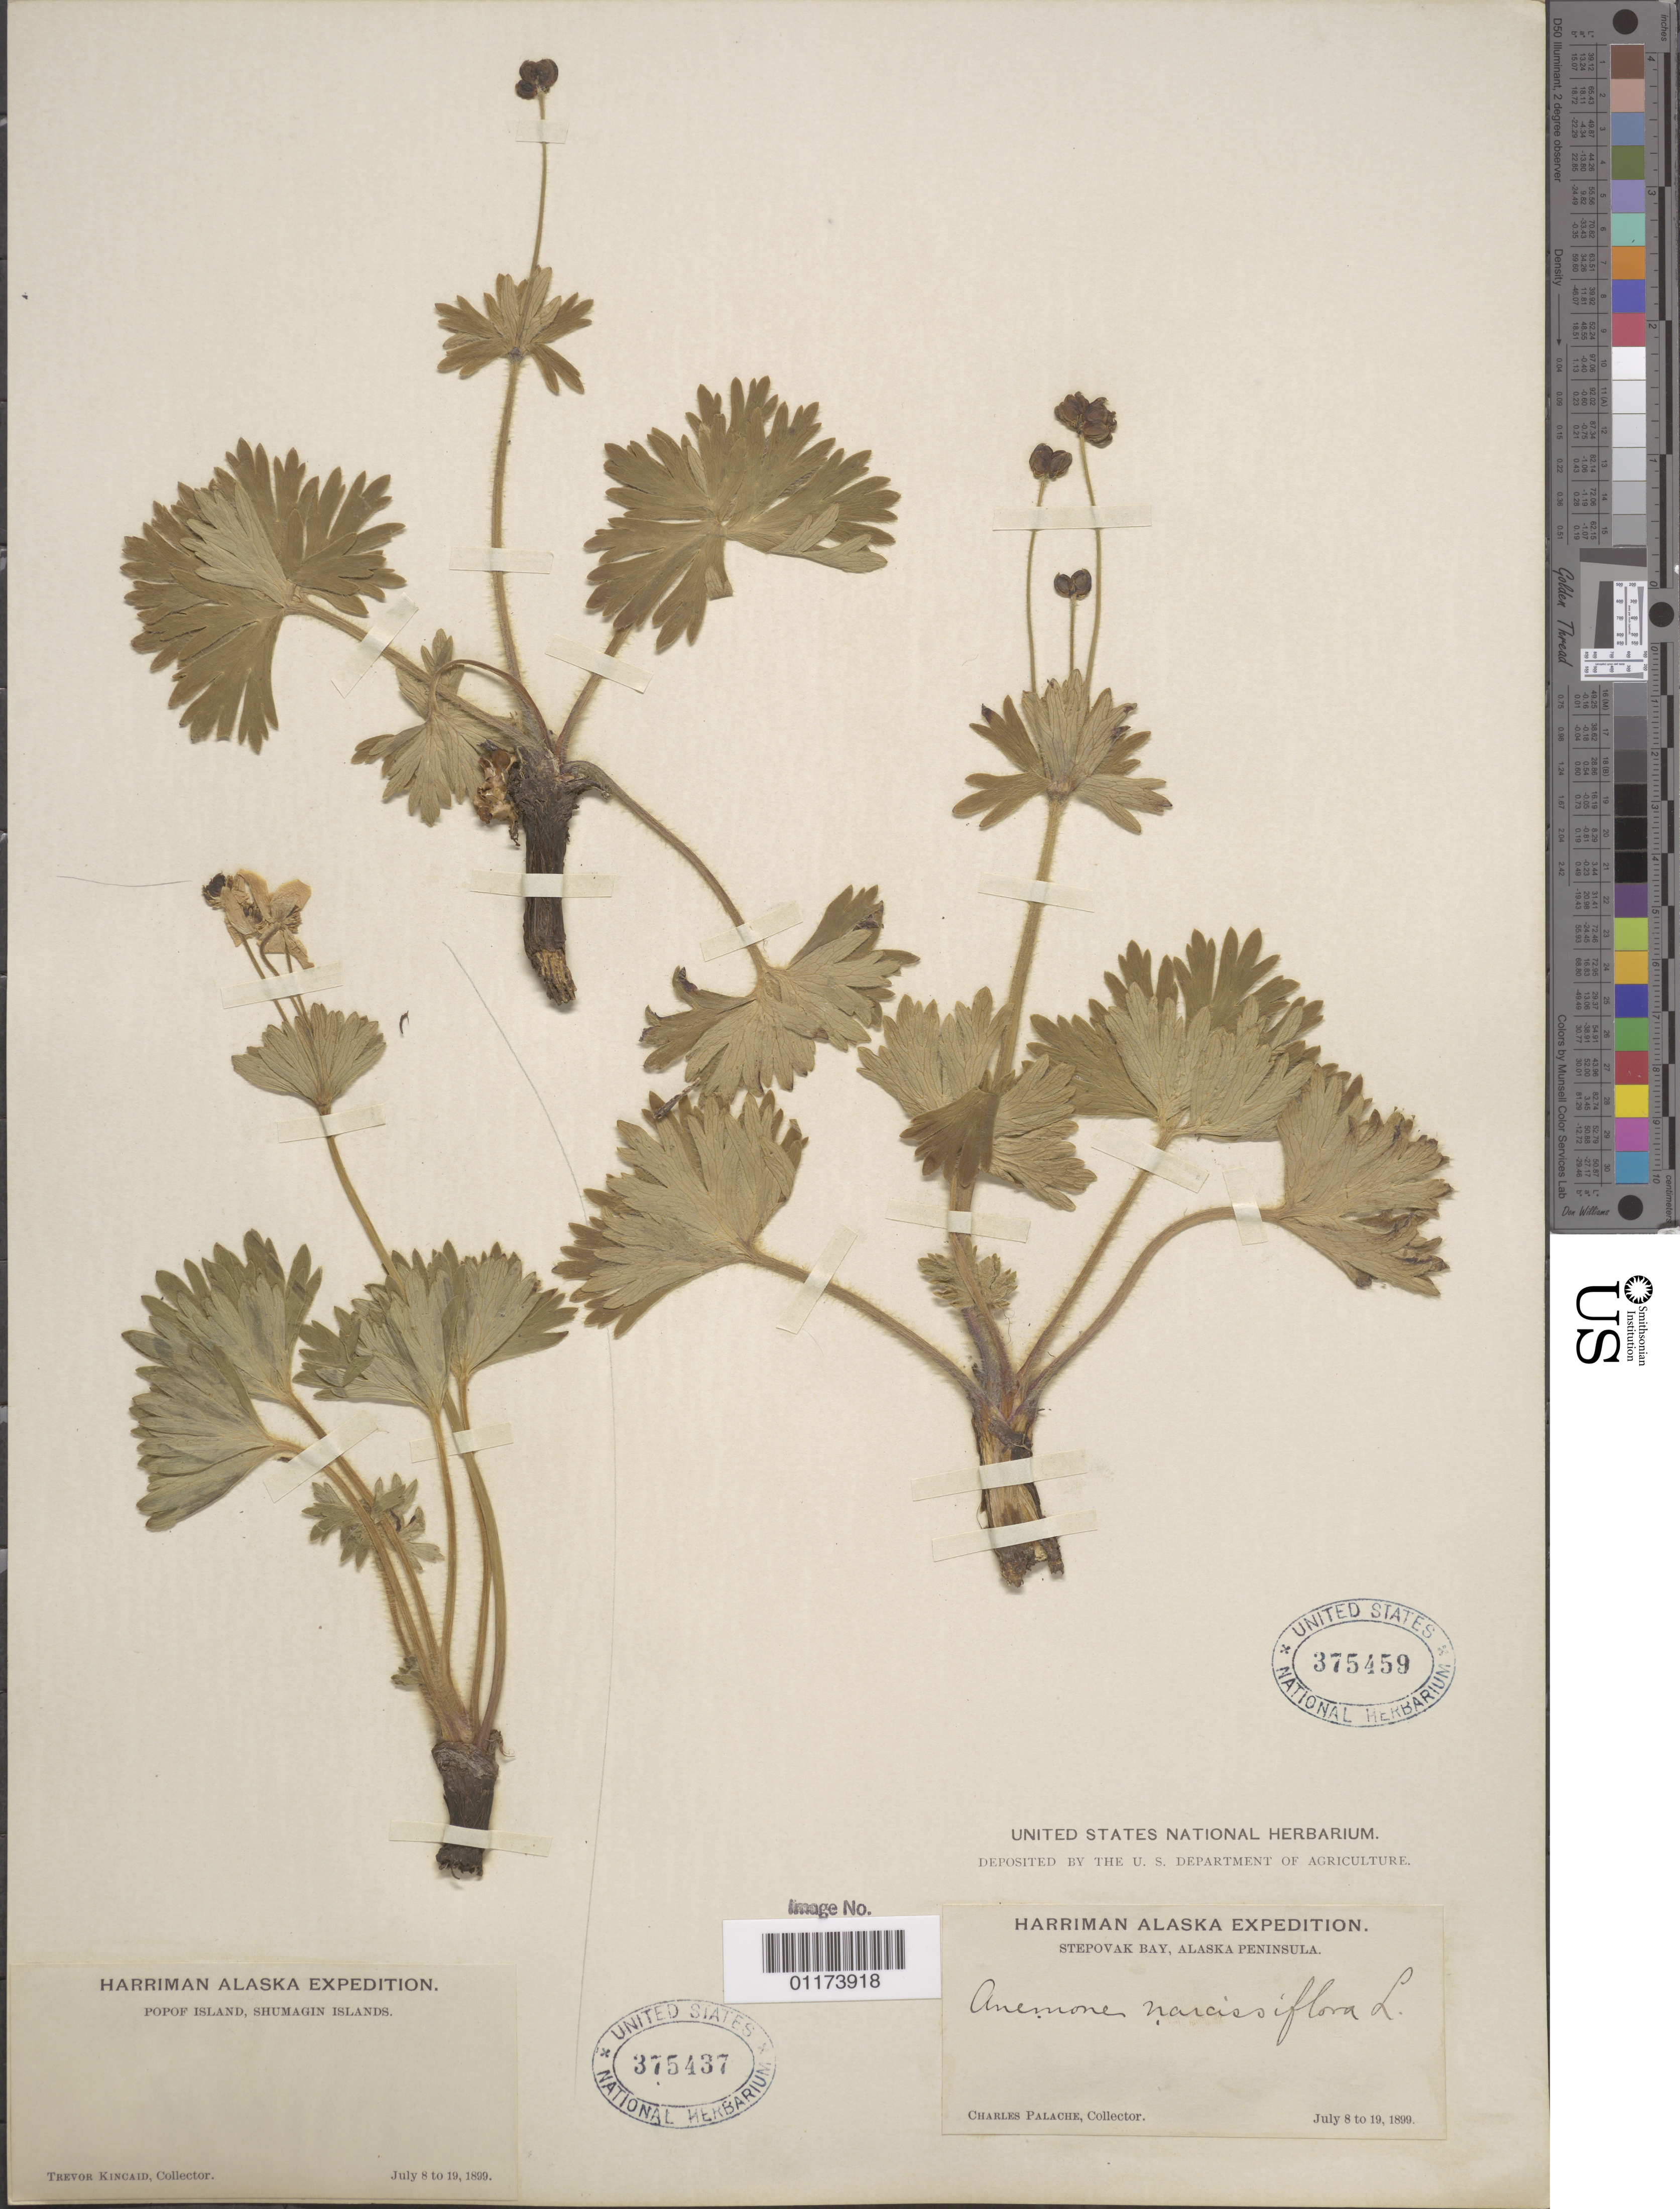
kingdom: Plantae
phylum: Tracheophyta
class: Magnoliopsida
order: Ranunculales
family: Ranunculaceae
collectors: T. C. Kincaid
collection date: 1899-07-08/1899-07-19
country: United States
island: Popof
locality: Popof Island, Shumagin Islands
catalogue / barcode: US 375437-2